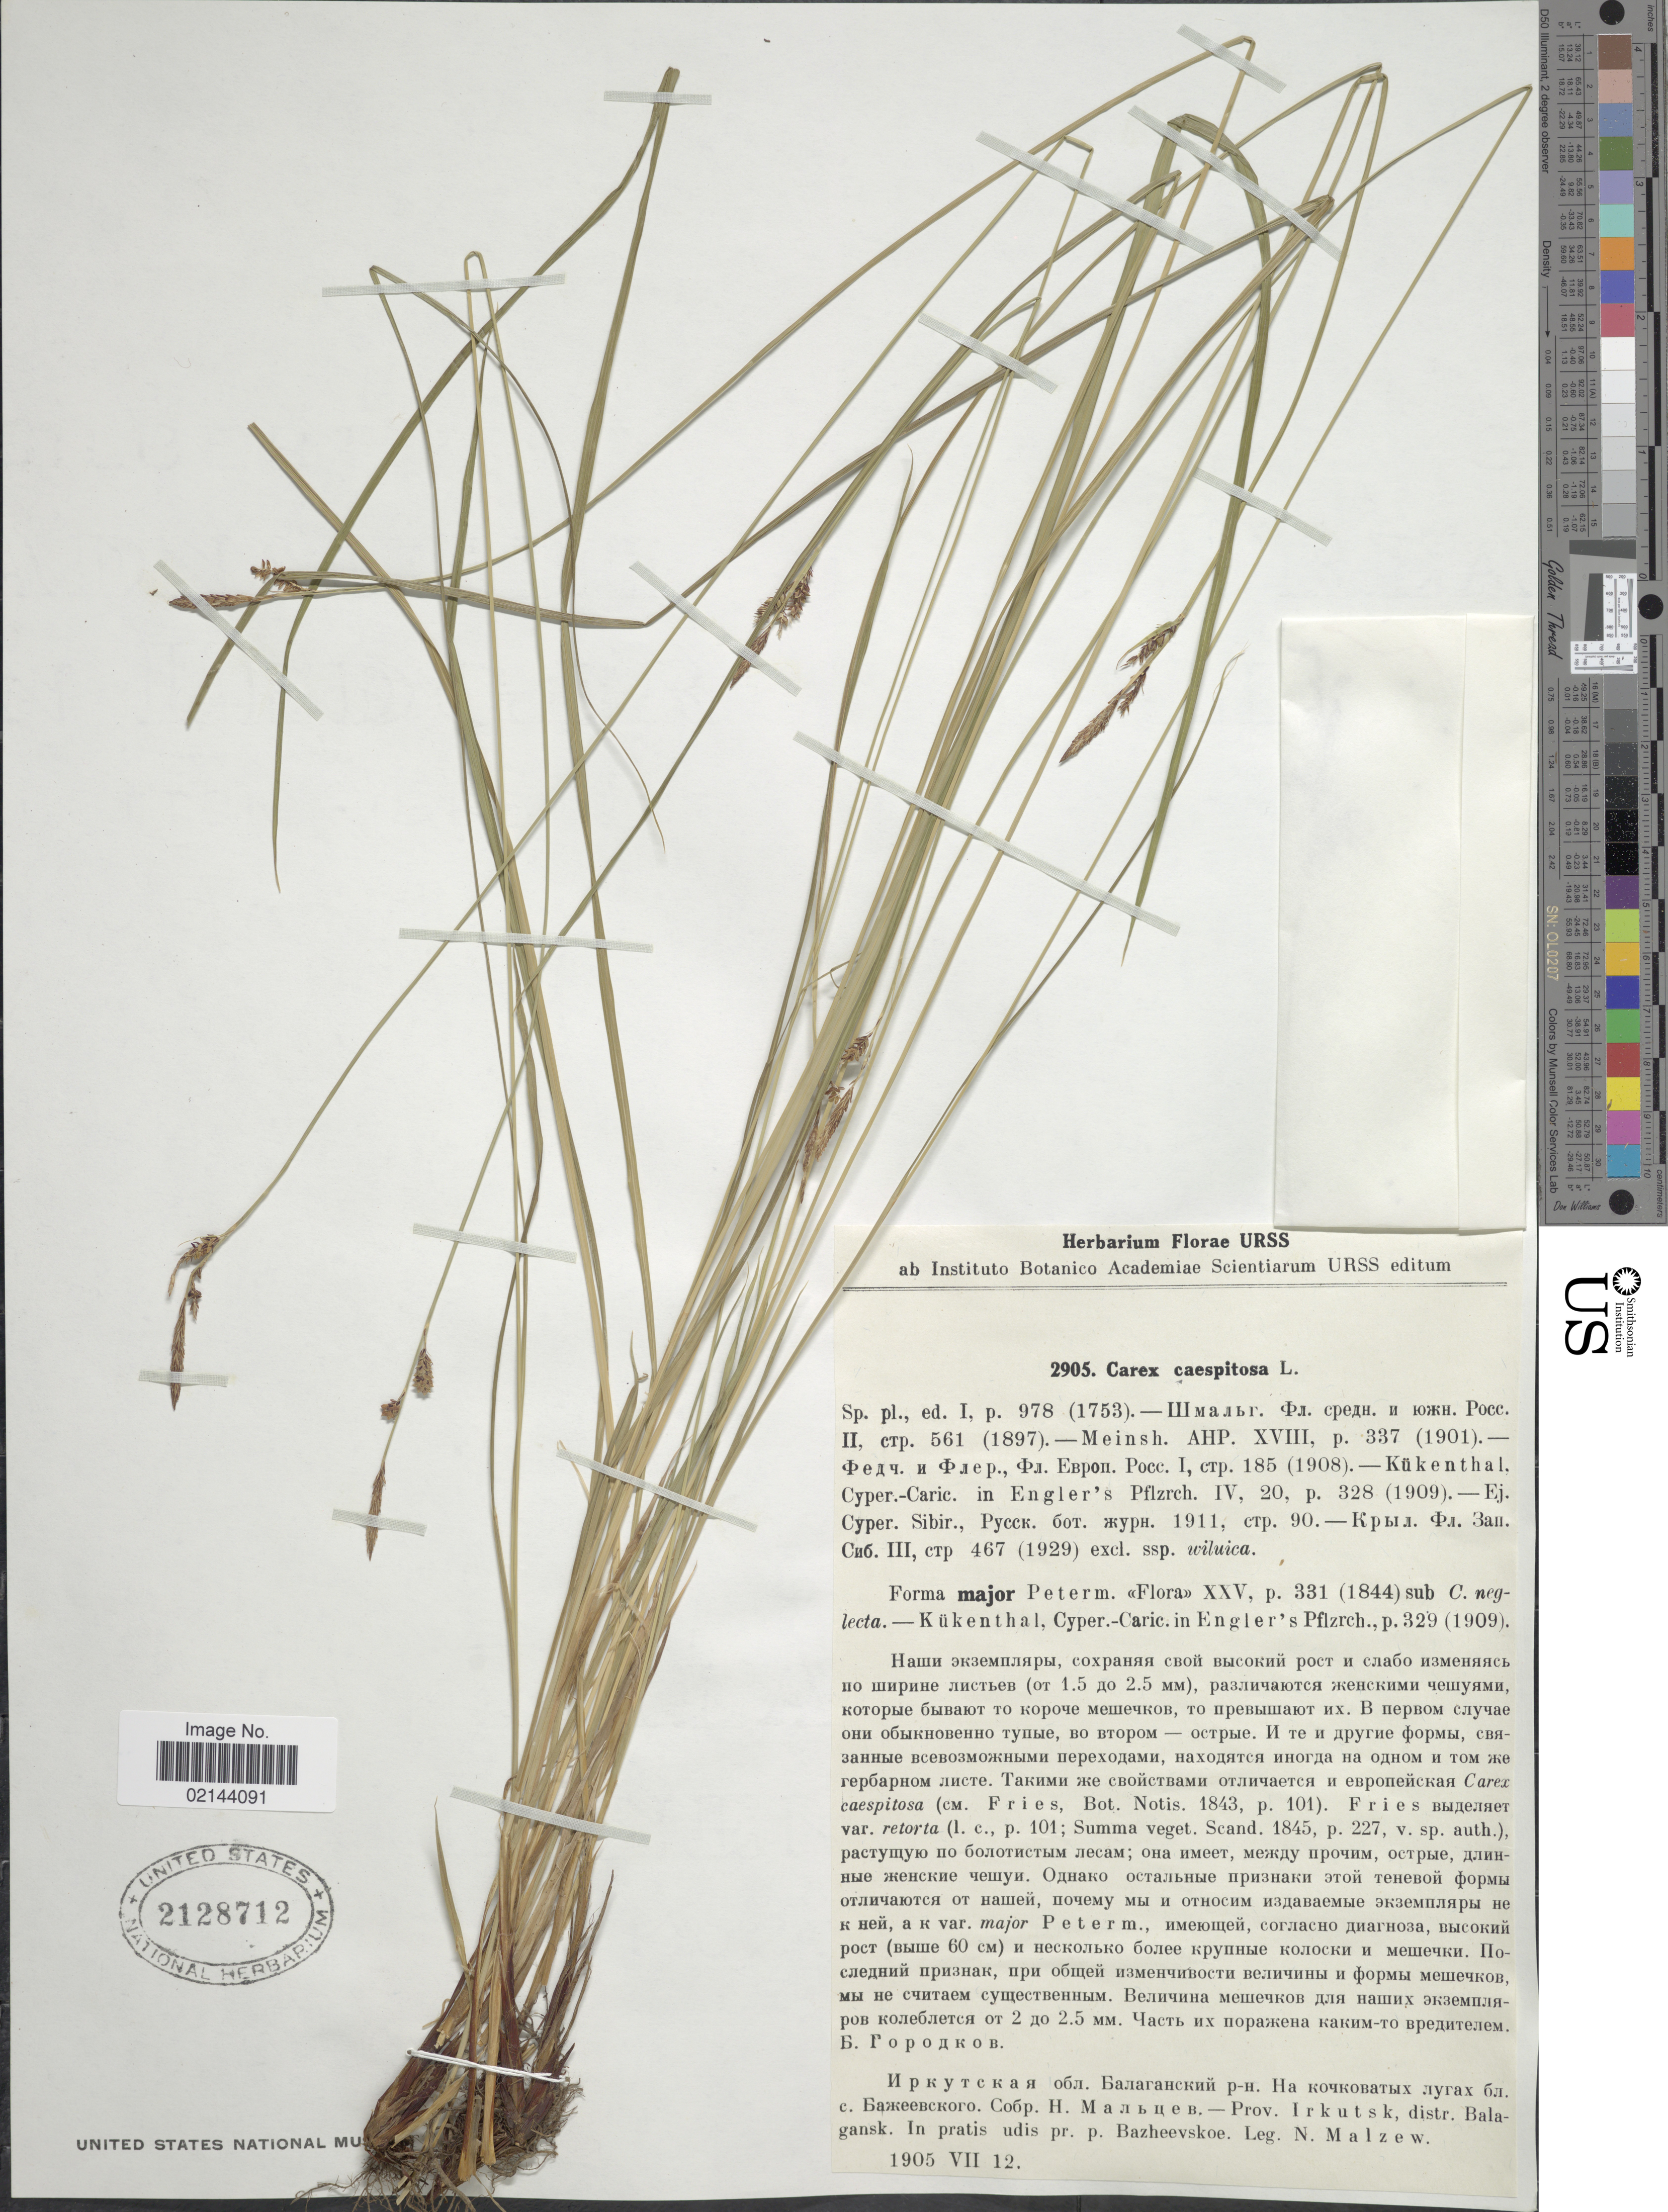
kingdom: Plantae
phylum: Tracheophyta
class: Liliopsida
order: Poales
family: Cyperaceae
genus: Carex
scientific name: Carex cespitosa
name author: L.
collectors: N. Malzew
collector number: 2905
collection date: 1905-07-12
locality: Prov. Irktusk, distr. Balagansk. In pratis udis pr. p. Bazheevskoe [interpreted]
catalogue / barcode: US 2128712